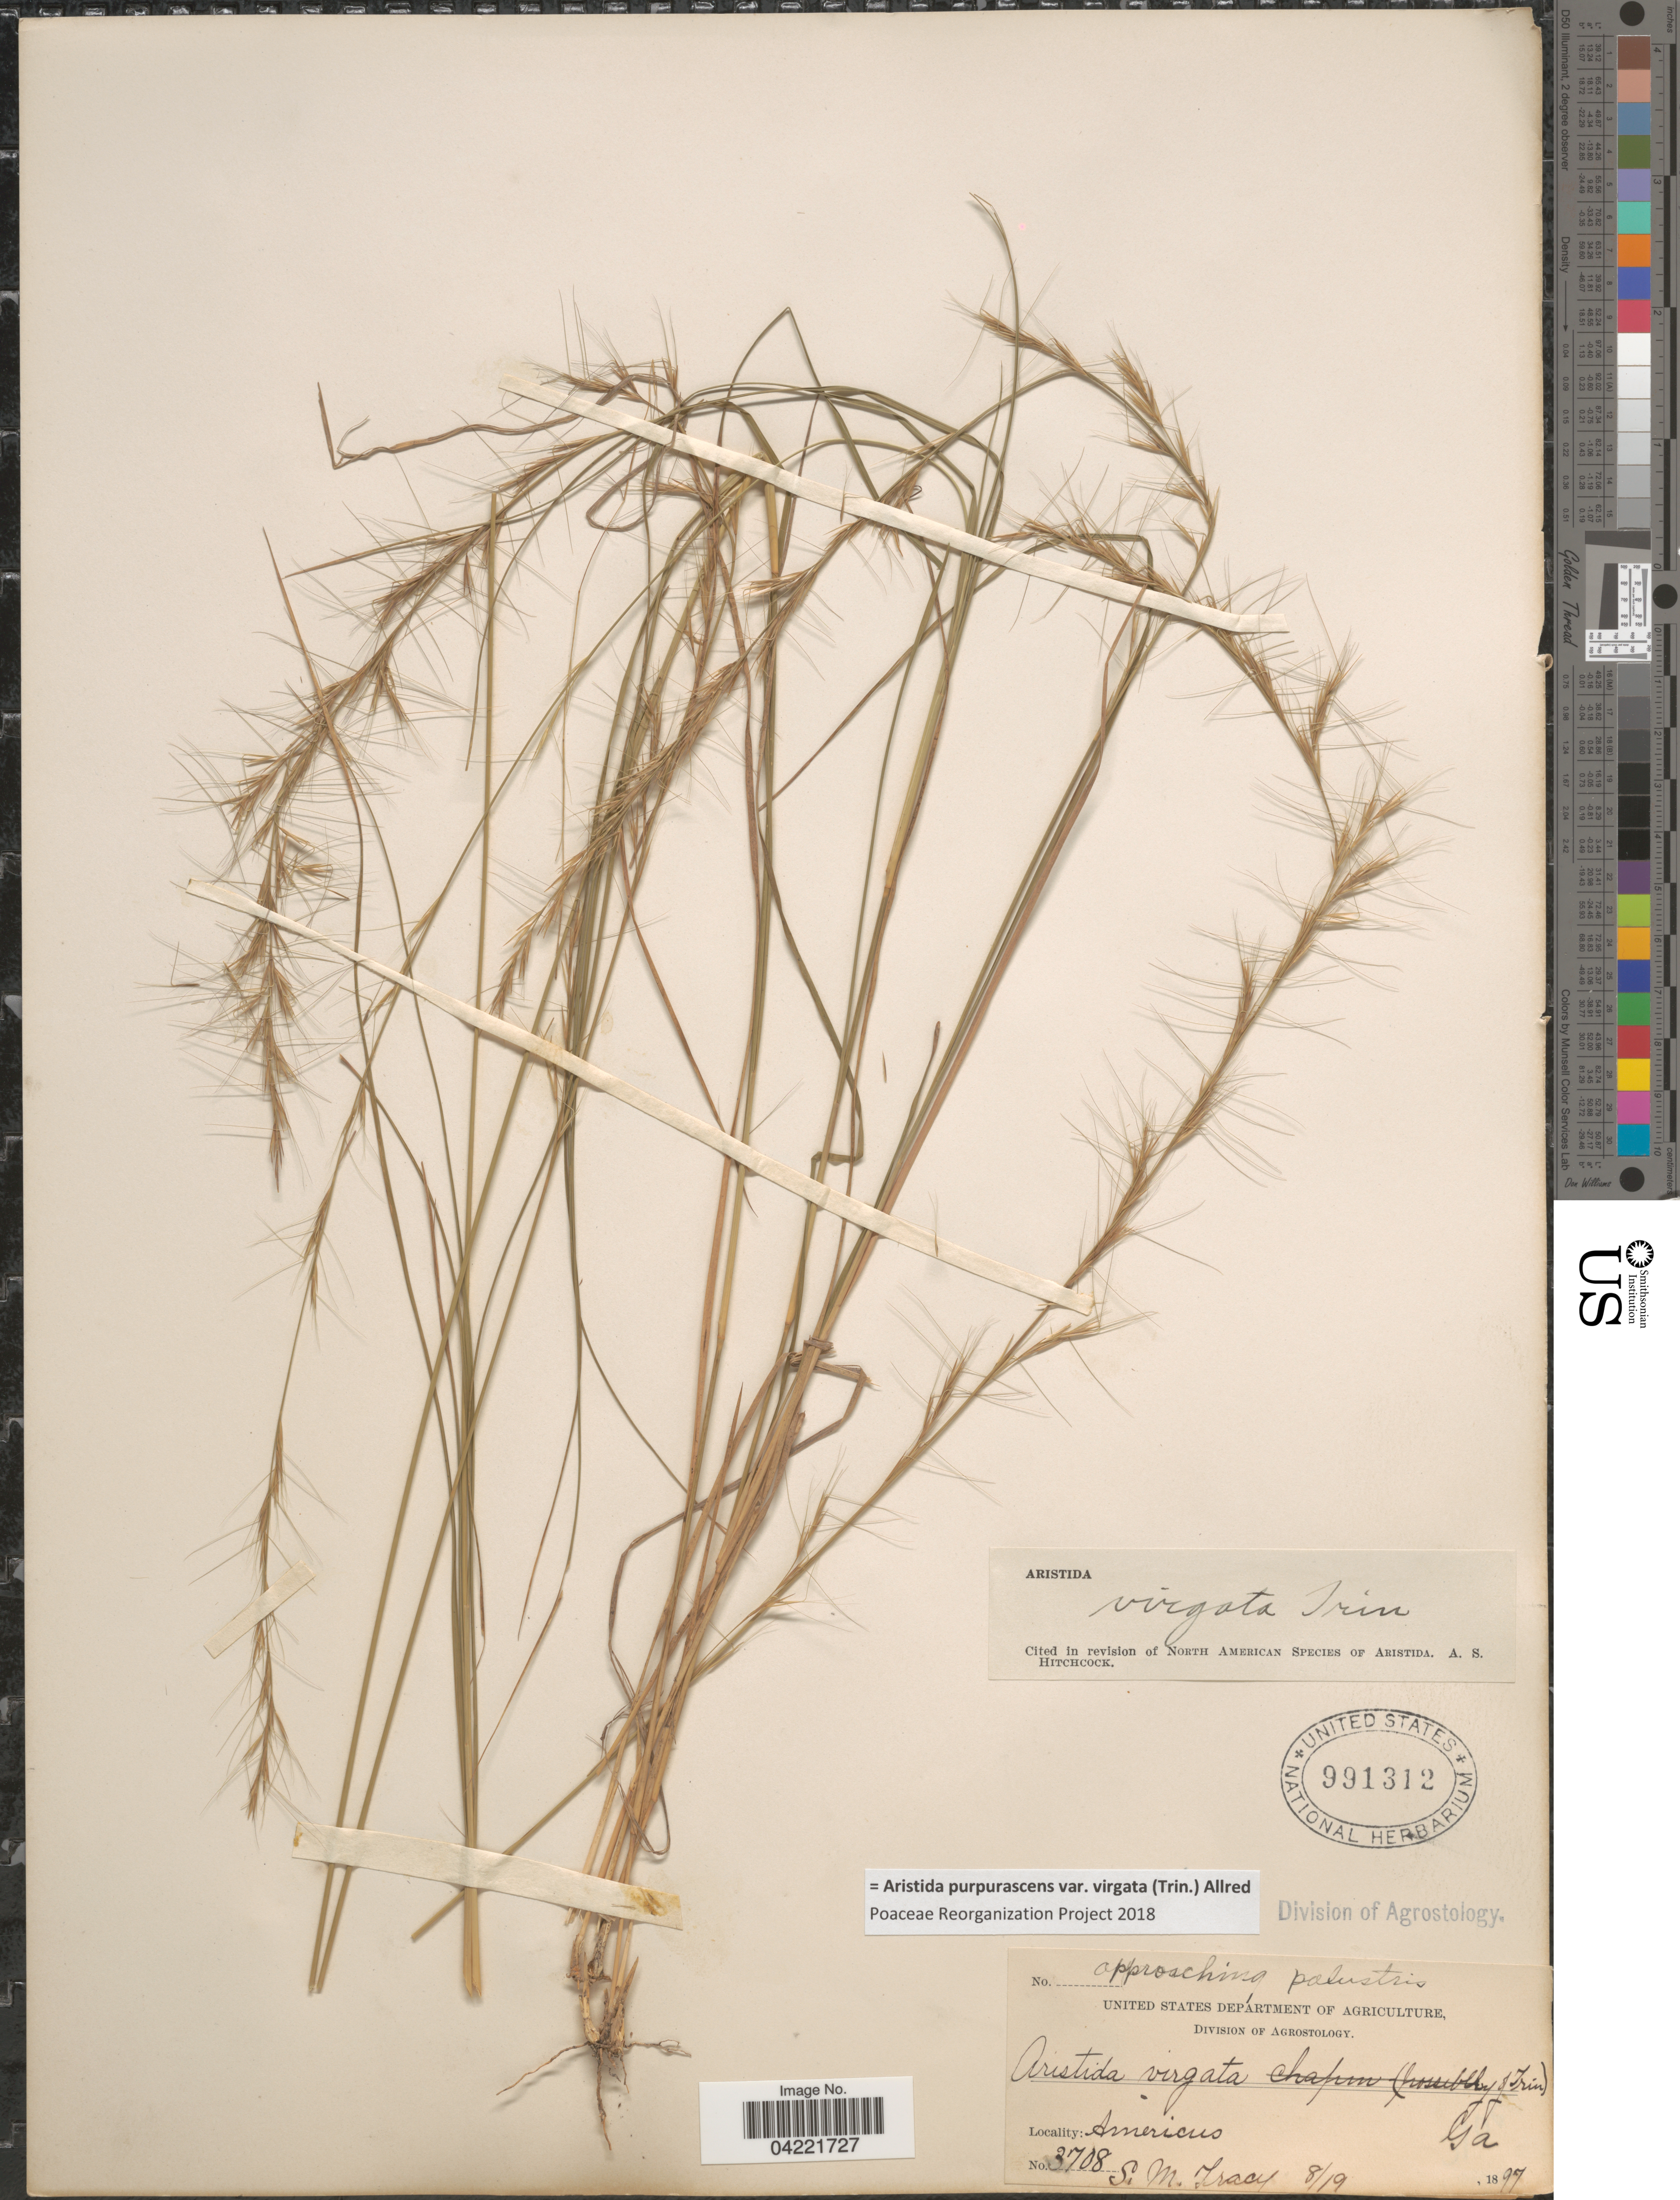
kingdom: Plantae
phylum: Tracheophyta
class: Liliopsida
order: Poales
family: Poaceae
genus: Aristida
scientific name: Aristida purpurascens var. virgata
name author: (Trin.) Allred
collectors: S. M. Tracy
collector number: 3708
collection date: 1897-08-19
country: United States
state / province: Georgia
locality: Americus.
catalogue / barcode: US 991312